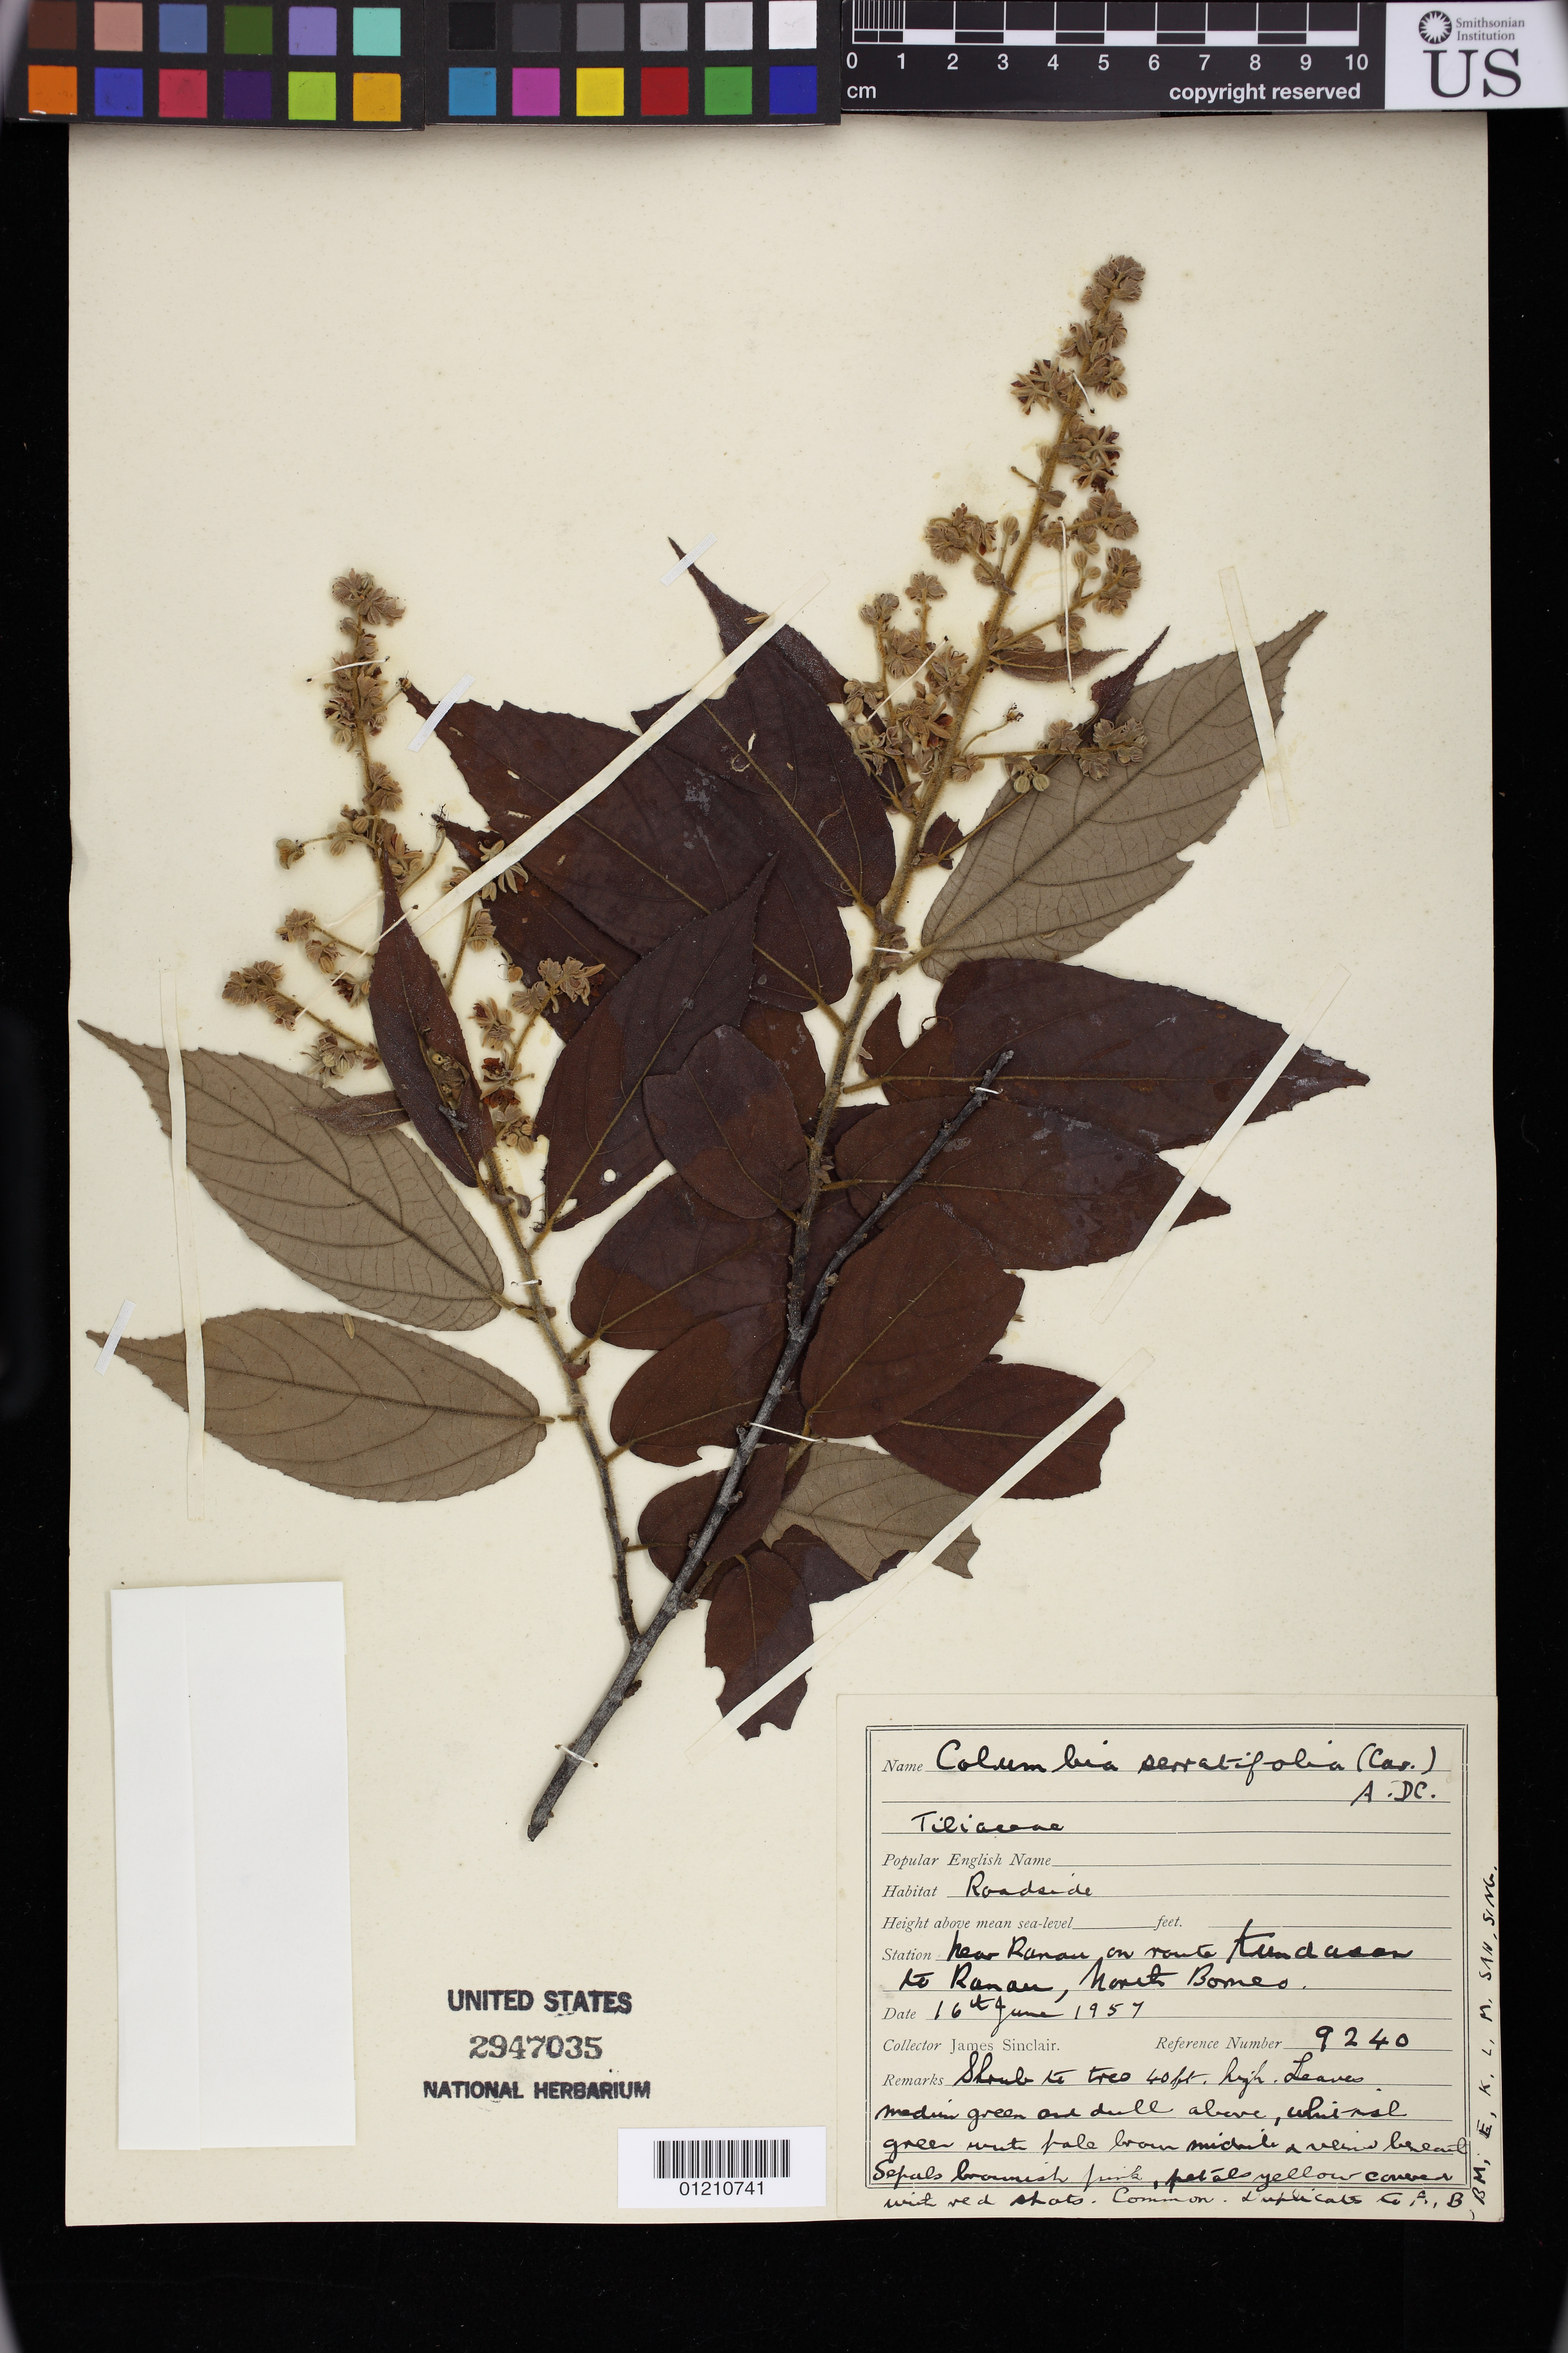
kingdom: Plantae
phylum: Tracheophyta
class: Magnoliopsida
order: Malvales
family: Malvaceae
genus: Colona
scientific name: Colona serratifolia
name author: Cav.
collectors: J. Sinclair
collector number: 9240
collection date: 1957-06-16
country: Malaysia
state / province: Sabah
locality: Near Ranau on route Kundasang to Ranau, North Borneo.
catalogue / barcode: US 2947035